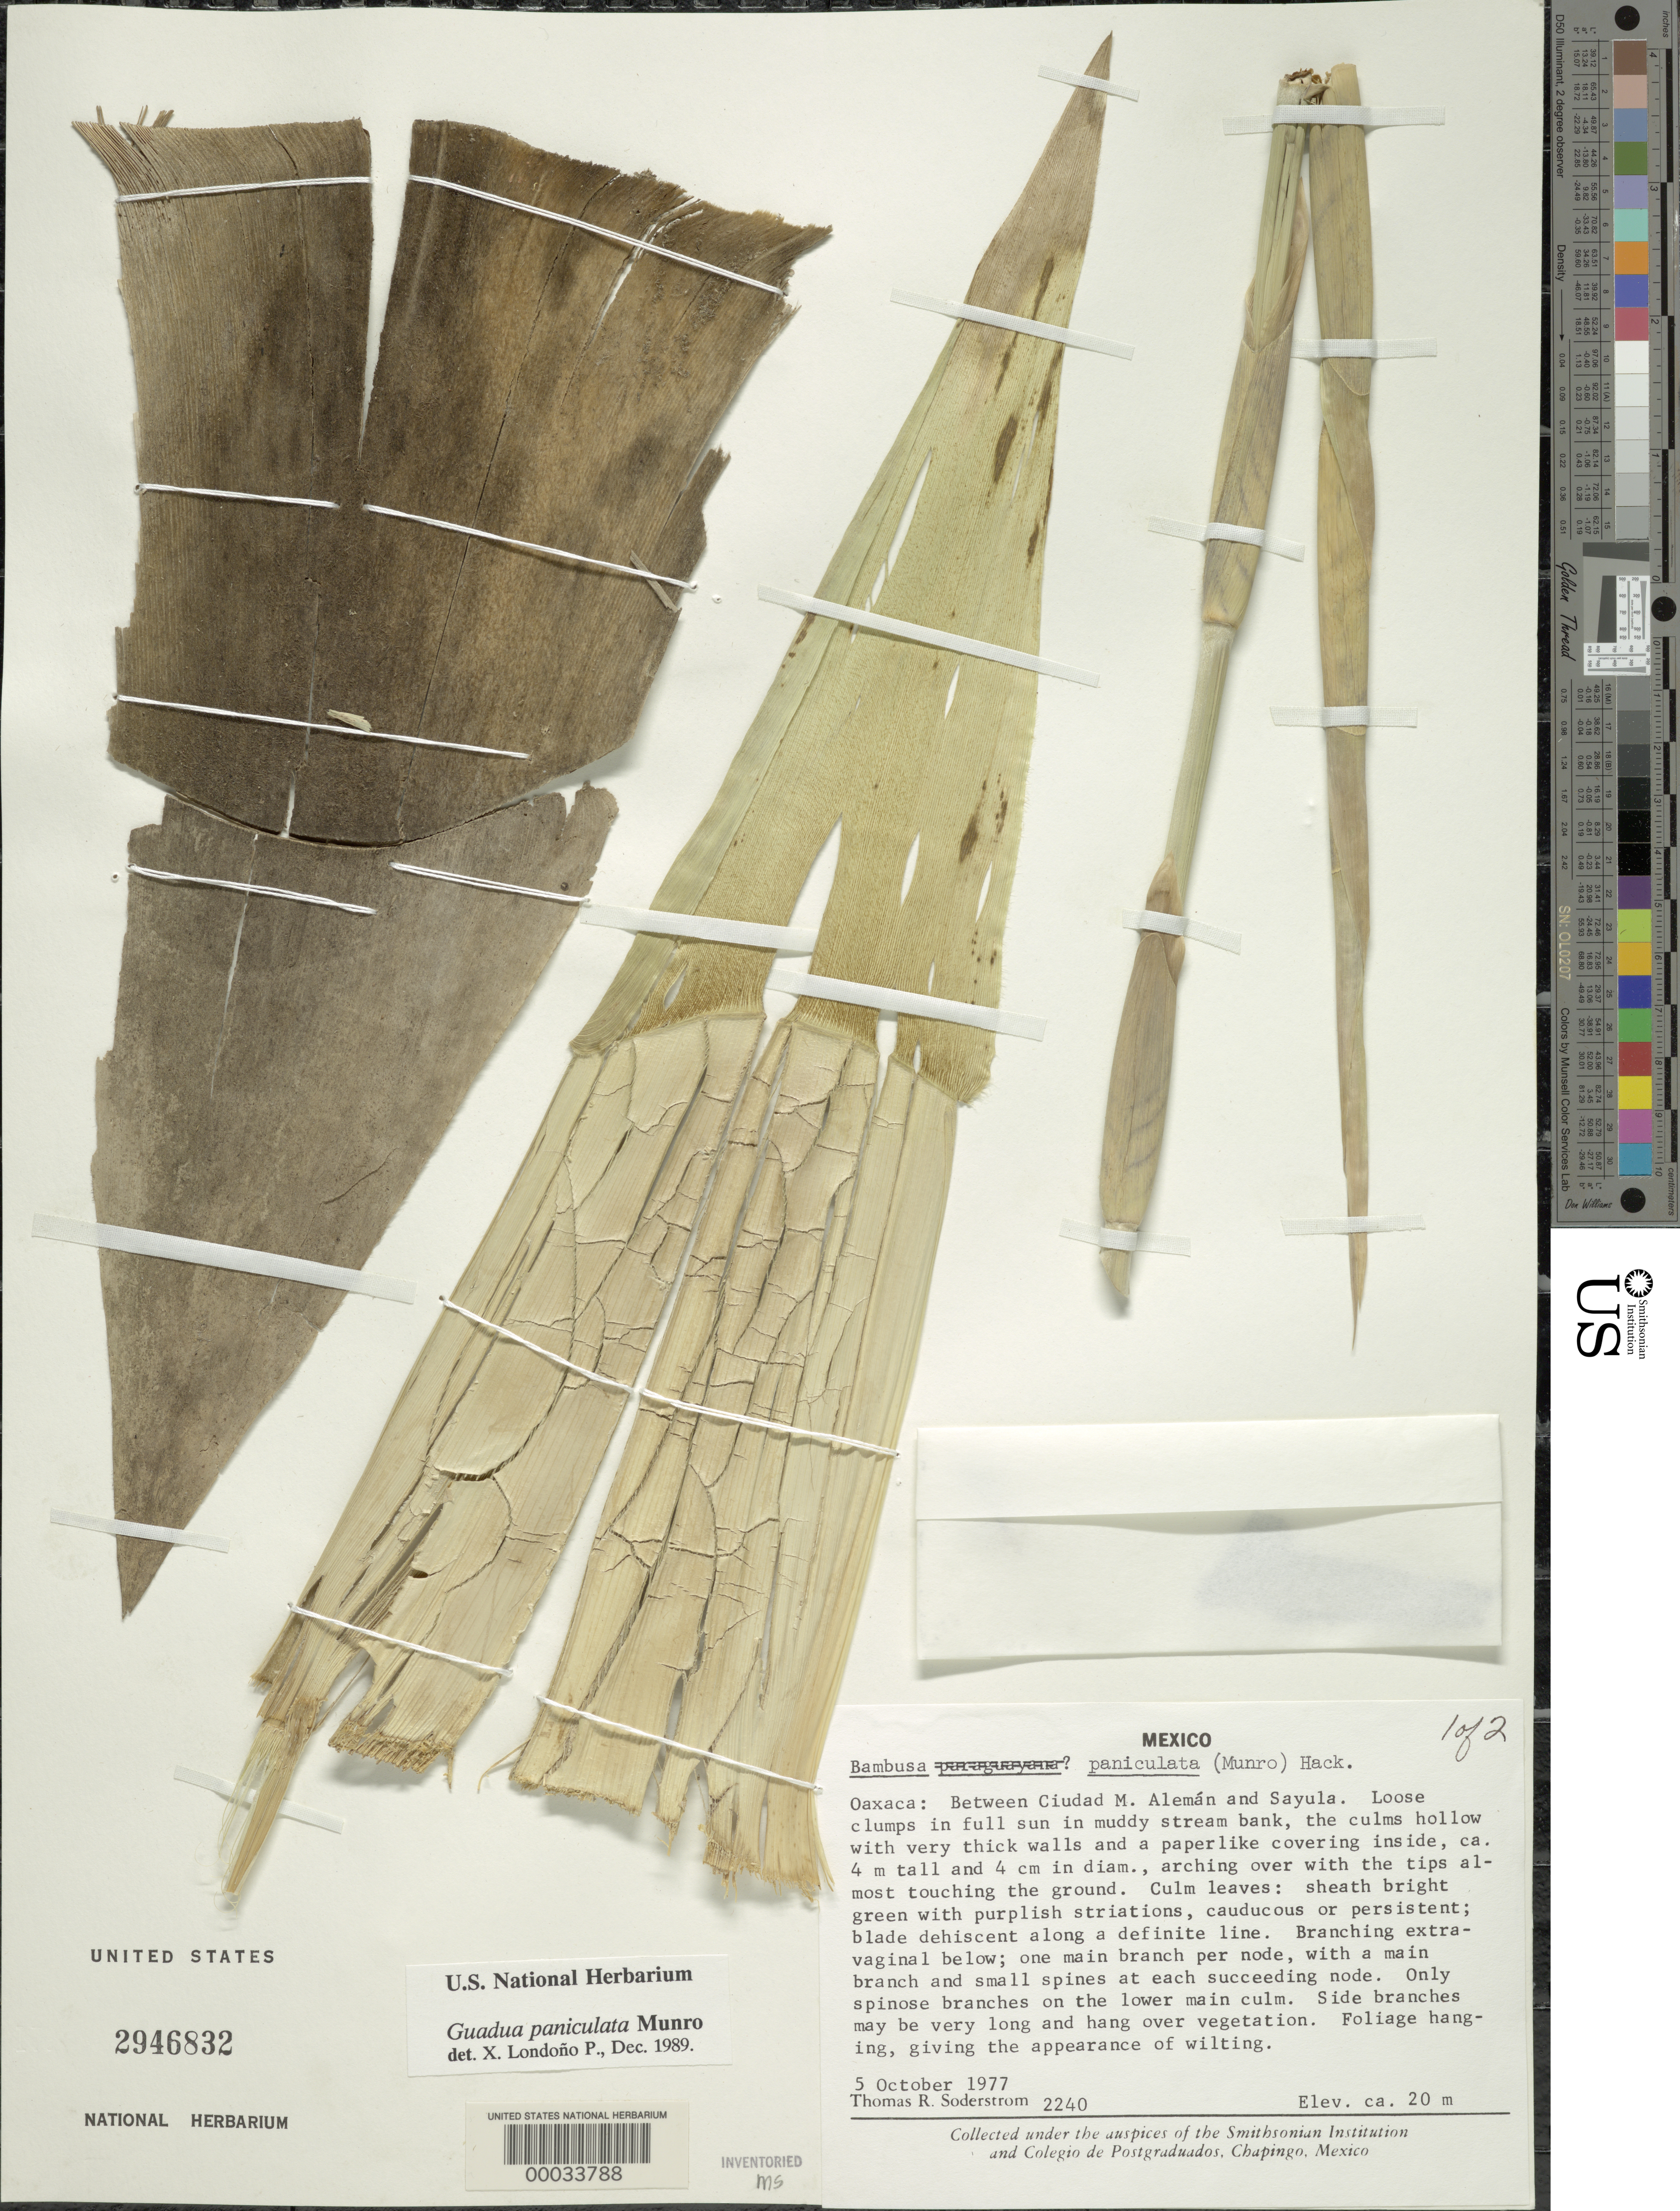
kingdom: Plantae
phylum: Tracheophyta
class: Liliopsida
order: Poales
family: Poaceae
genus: Guadua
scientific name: Guadua refracta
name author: Munro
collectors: T. R. Soderstrom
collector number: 2240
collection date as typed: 05 Oct 1977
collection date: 1977-10-05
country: Mexico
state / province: Oaxaca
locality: Between ciudad m. aleman and sayula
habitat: In full sun in muddy stream bank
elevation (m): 20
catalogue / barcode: US 2946832